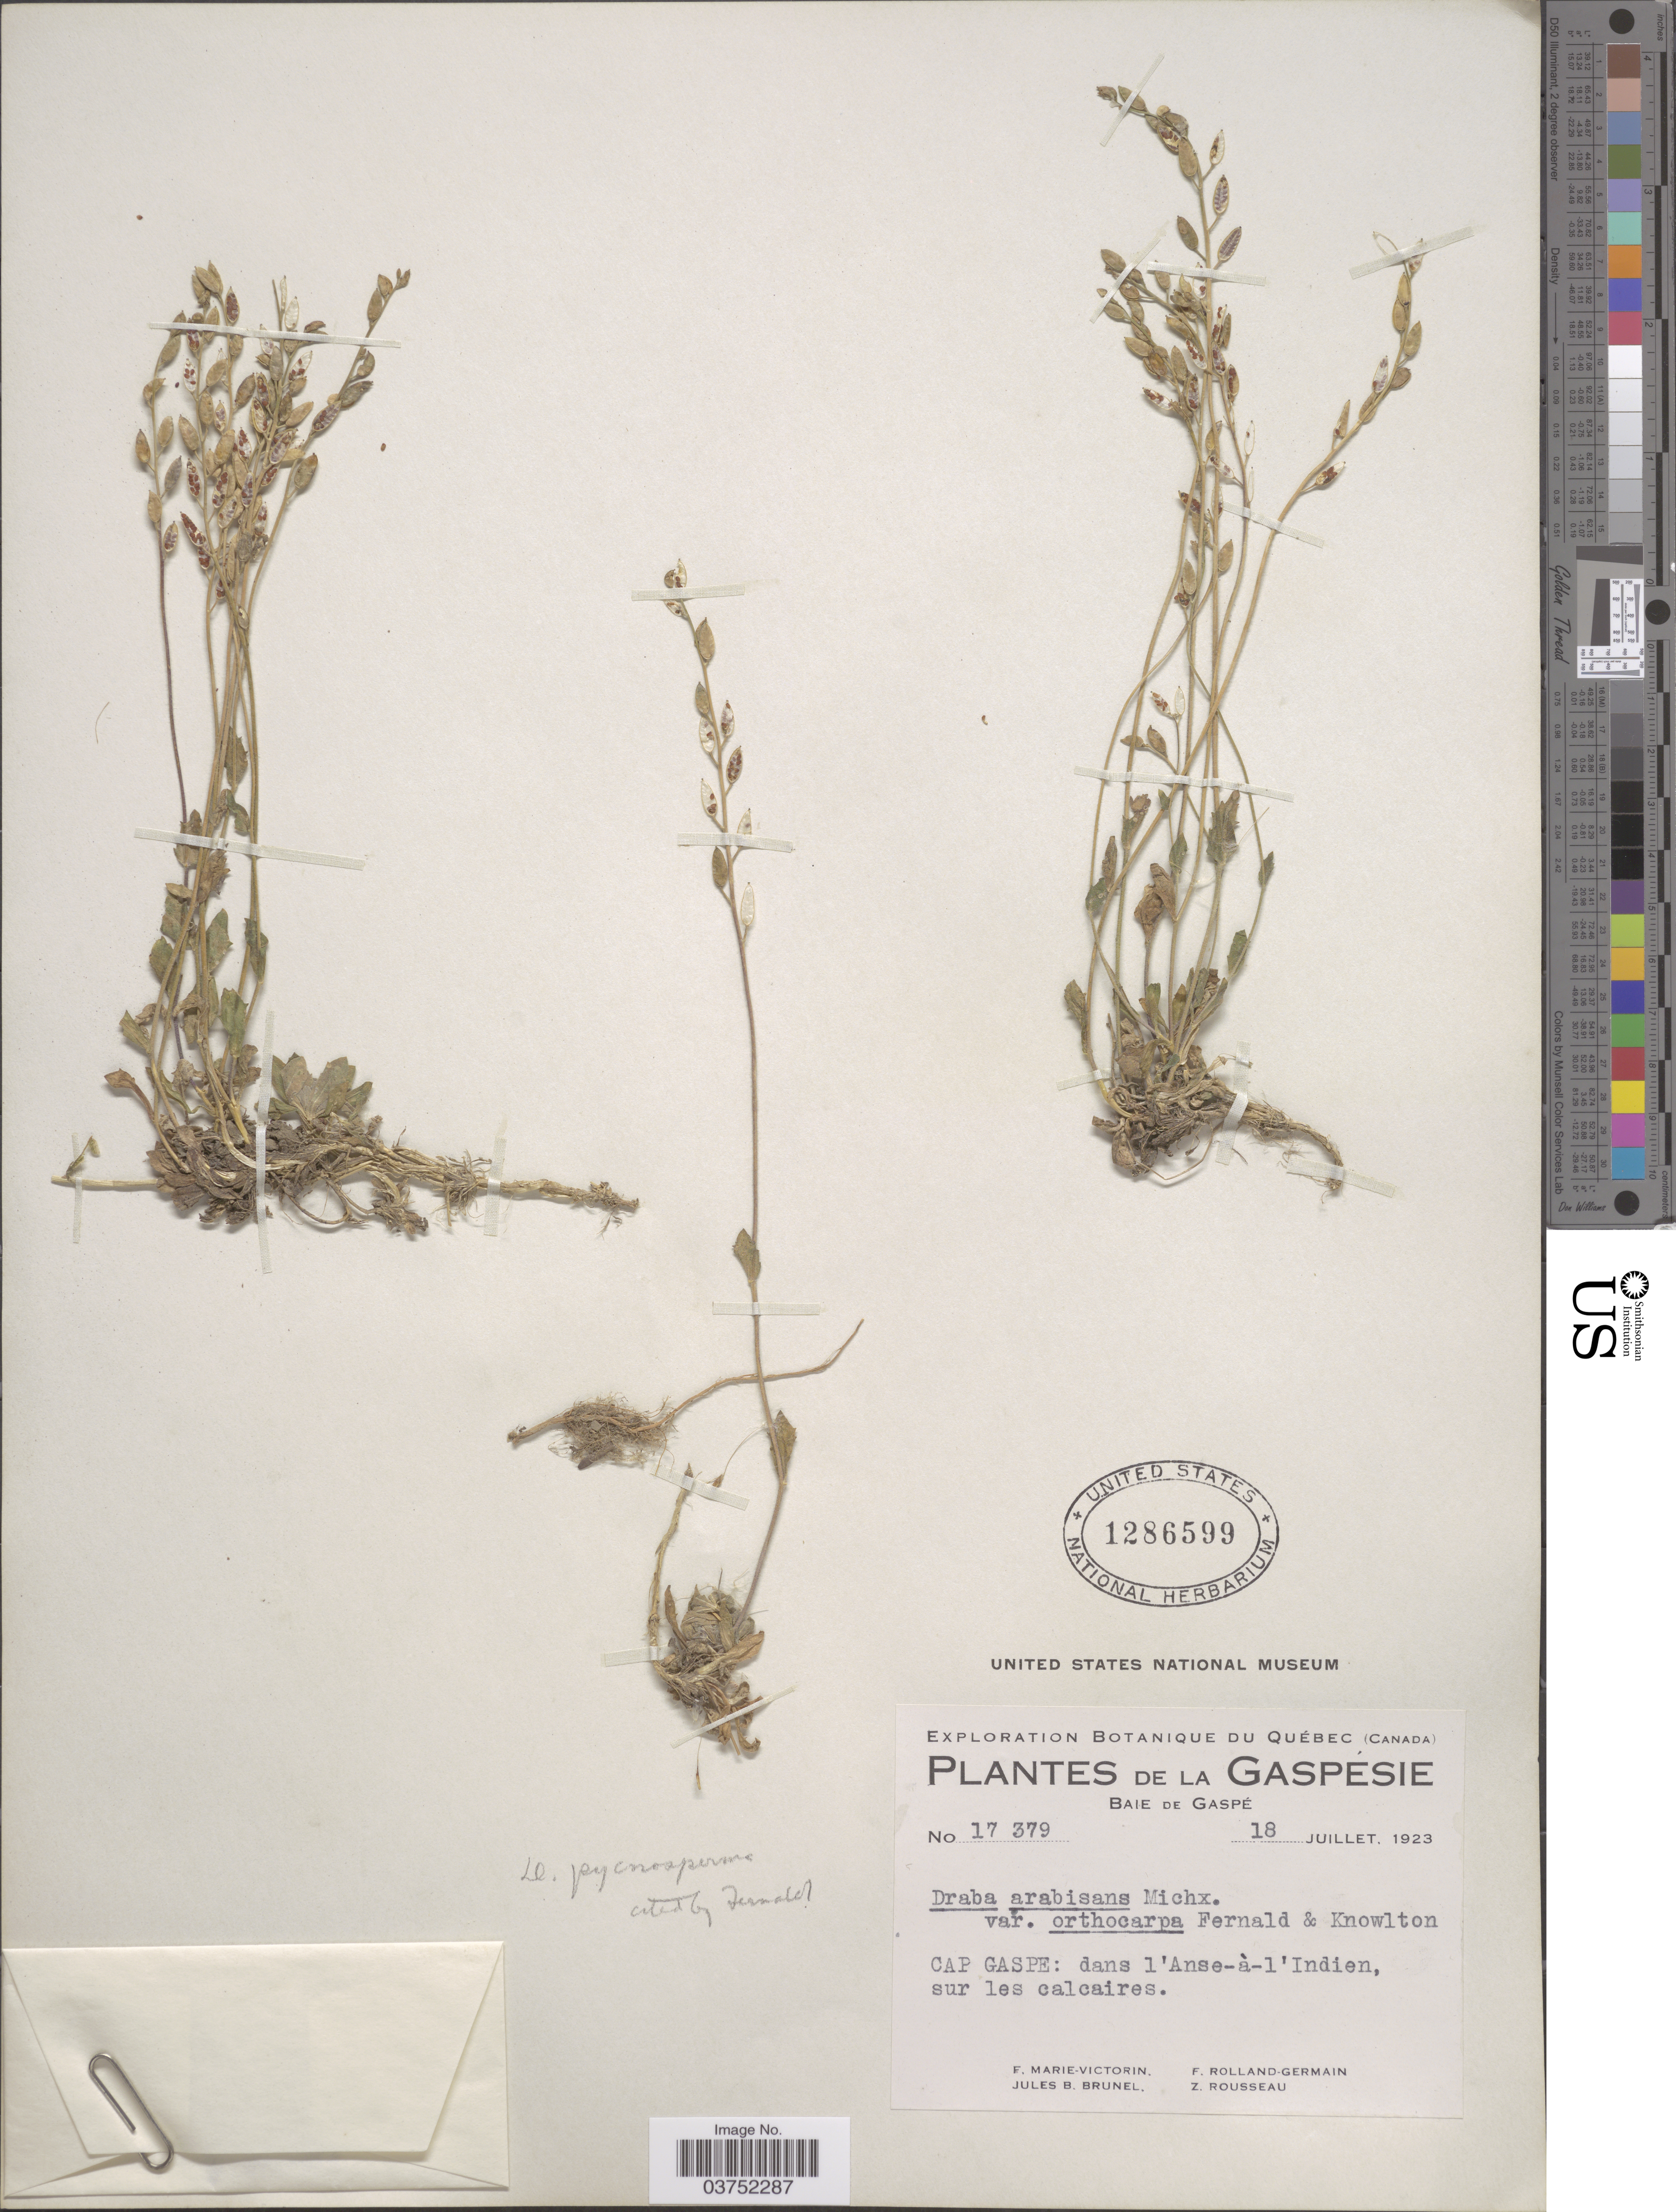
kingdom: Plantae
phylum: Tracheophyta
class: Magnoliopsida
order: Brassicales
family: Brassicaceae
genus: Draba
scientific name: Draba pycnosperma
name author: Fernald & C.H. Knowlt.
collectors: F. Marie-Victorin, J. Brunel, Rolland-Germain & Z. Rousseau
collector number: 17379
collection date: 1923-07-18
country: Canada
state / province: Quebec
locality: La Gaspésie. Baie De Gaspé. Cap Gaspe: dans l'Anse-à-l' Indien, sur les calcaires.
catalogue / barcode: US 1286599